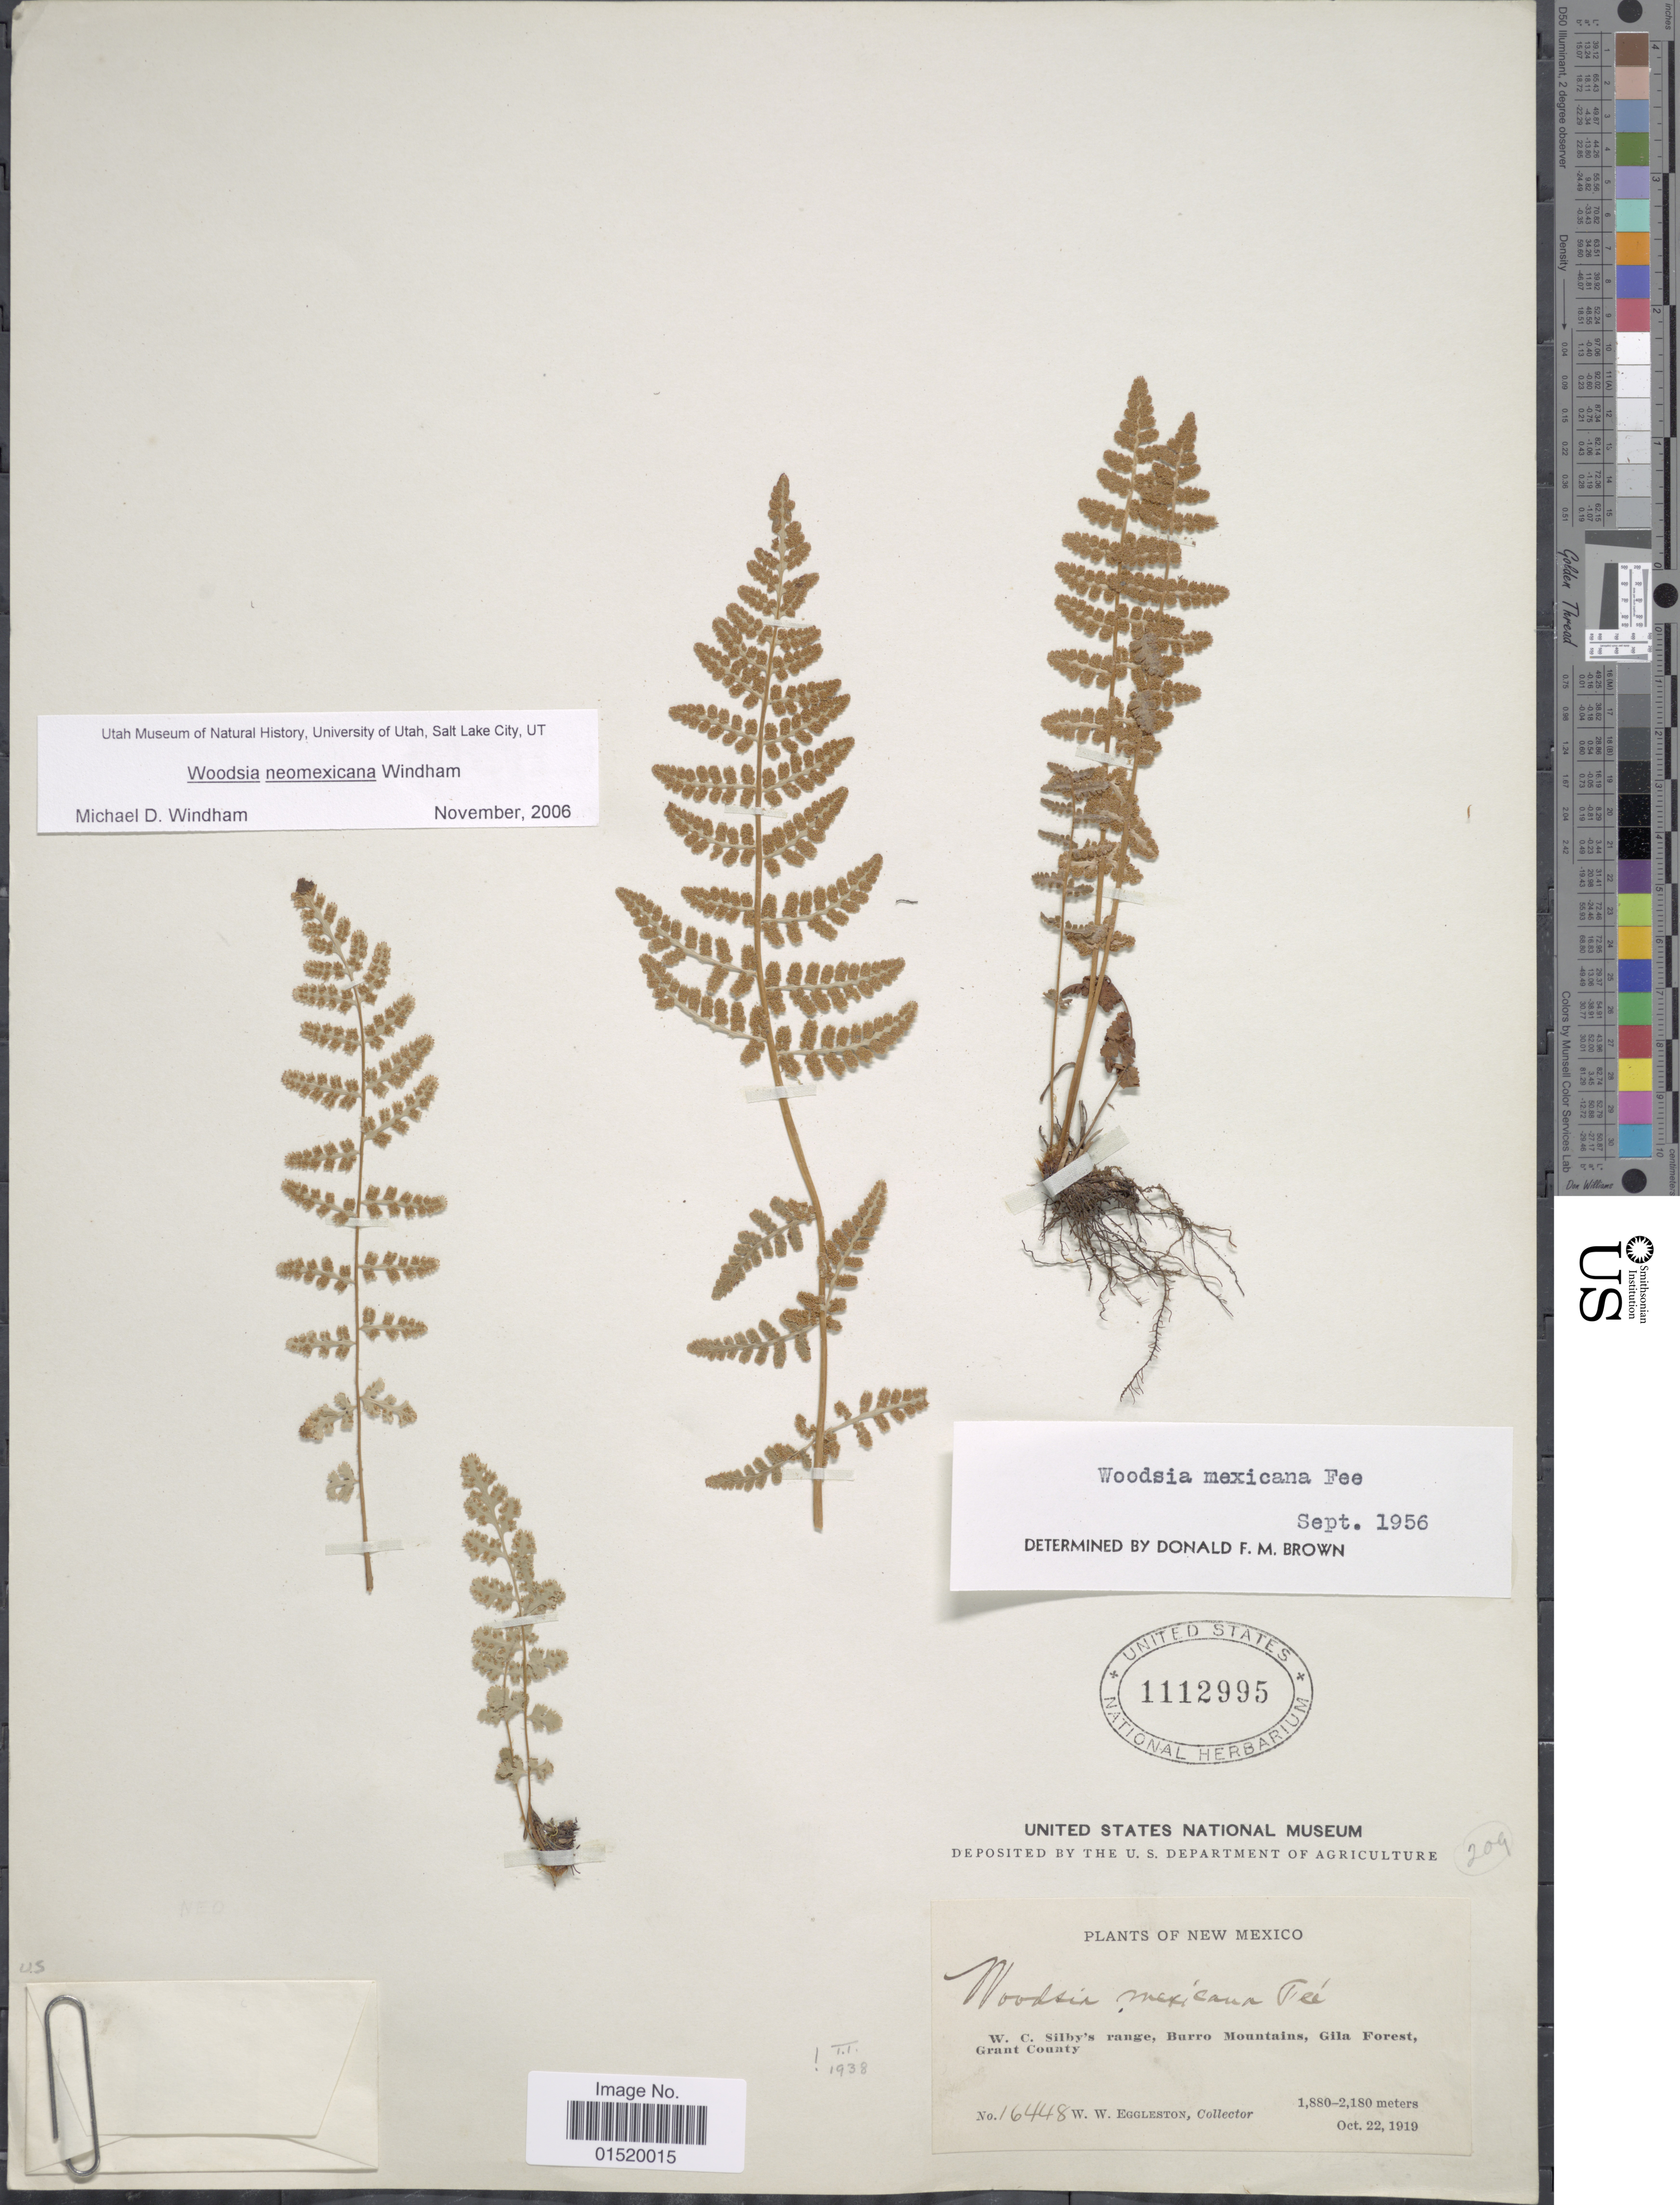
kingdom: Plantae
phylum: Tracheophyta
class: Polypodiopsida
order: Polypodiales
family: Woodsiaceae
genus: Woodsia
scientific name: Woodsia neomexicana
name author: Windham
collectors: W. W. Eggleston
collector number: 16448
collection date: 1919-10-22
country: United States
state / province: New Mexico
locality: W.C. Siiby's range, Burro Mountains, Gila Forest, Grant County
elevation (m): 1880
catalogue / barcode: US 1112995